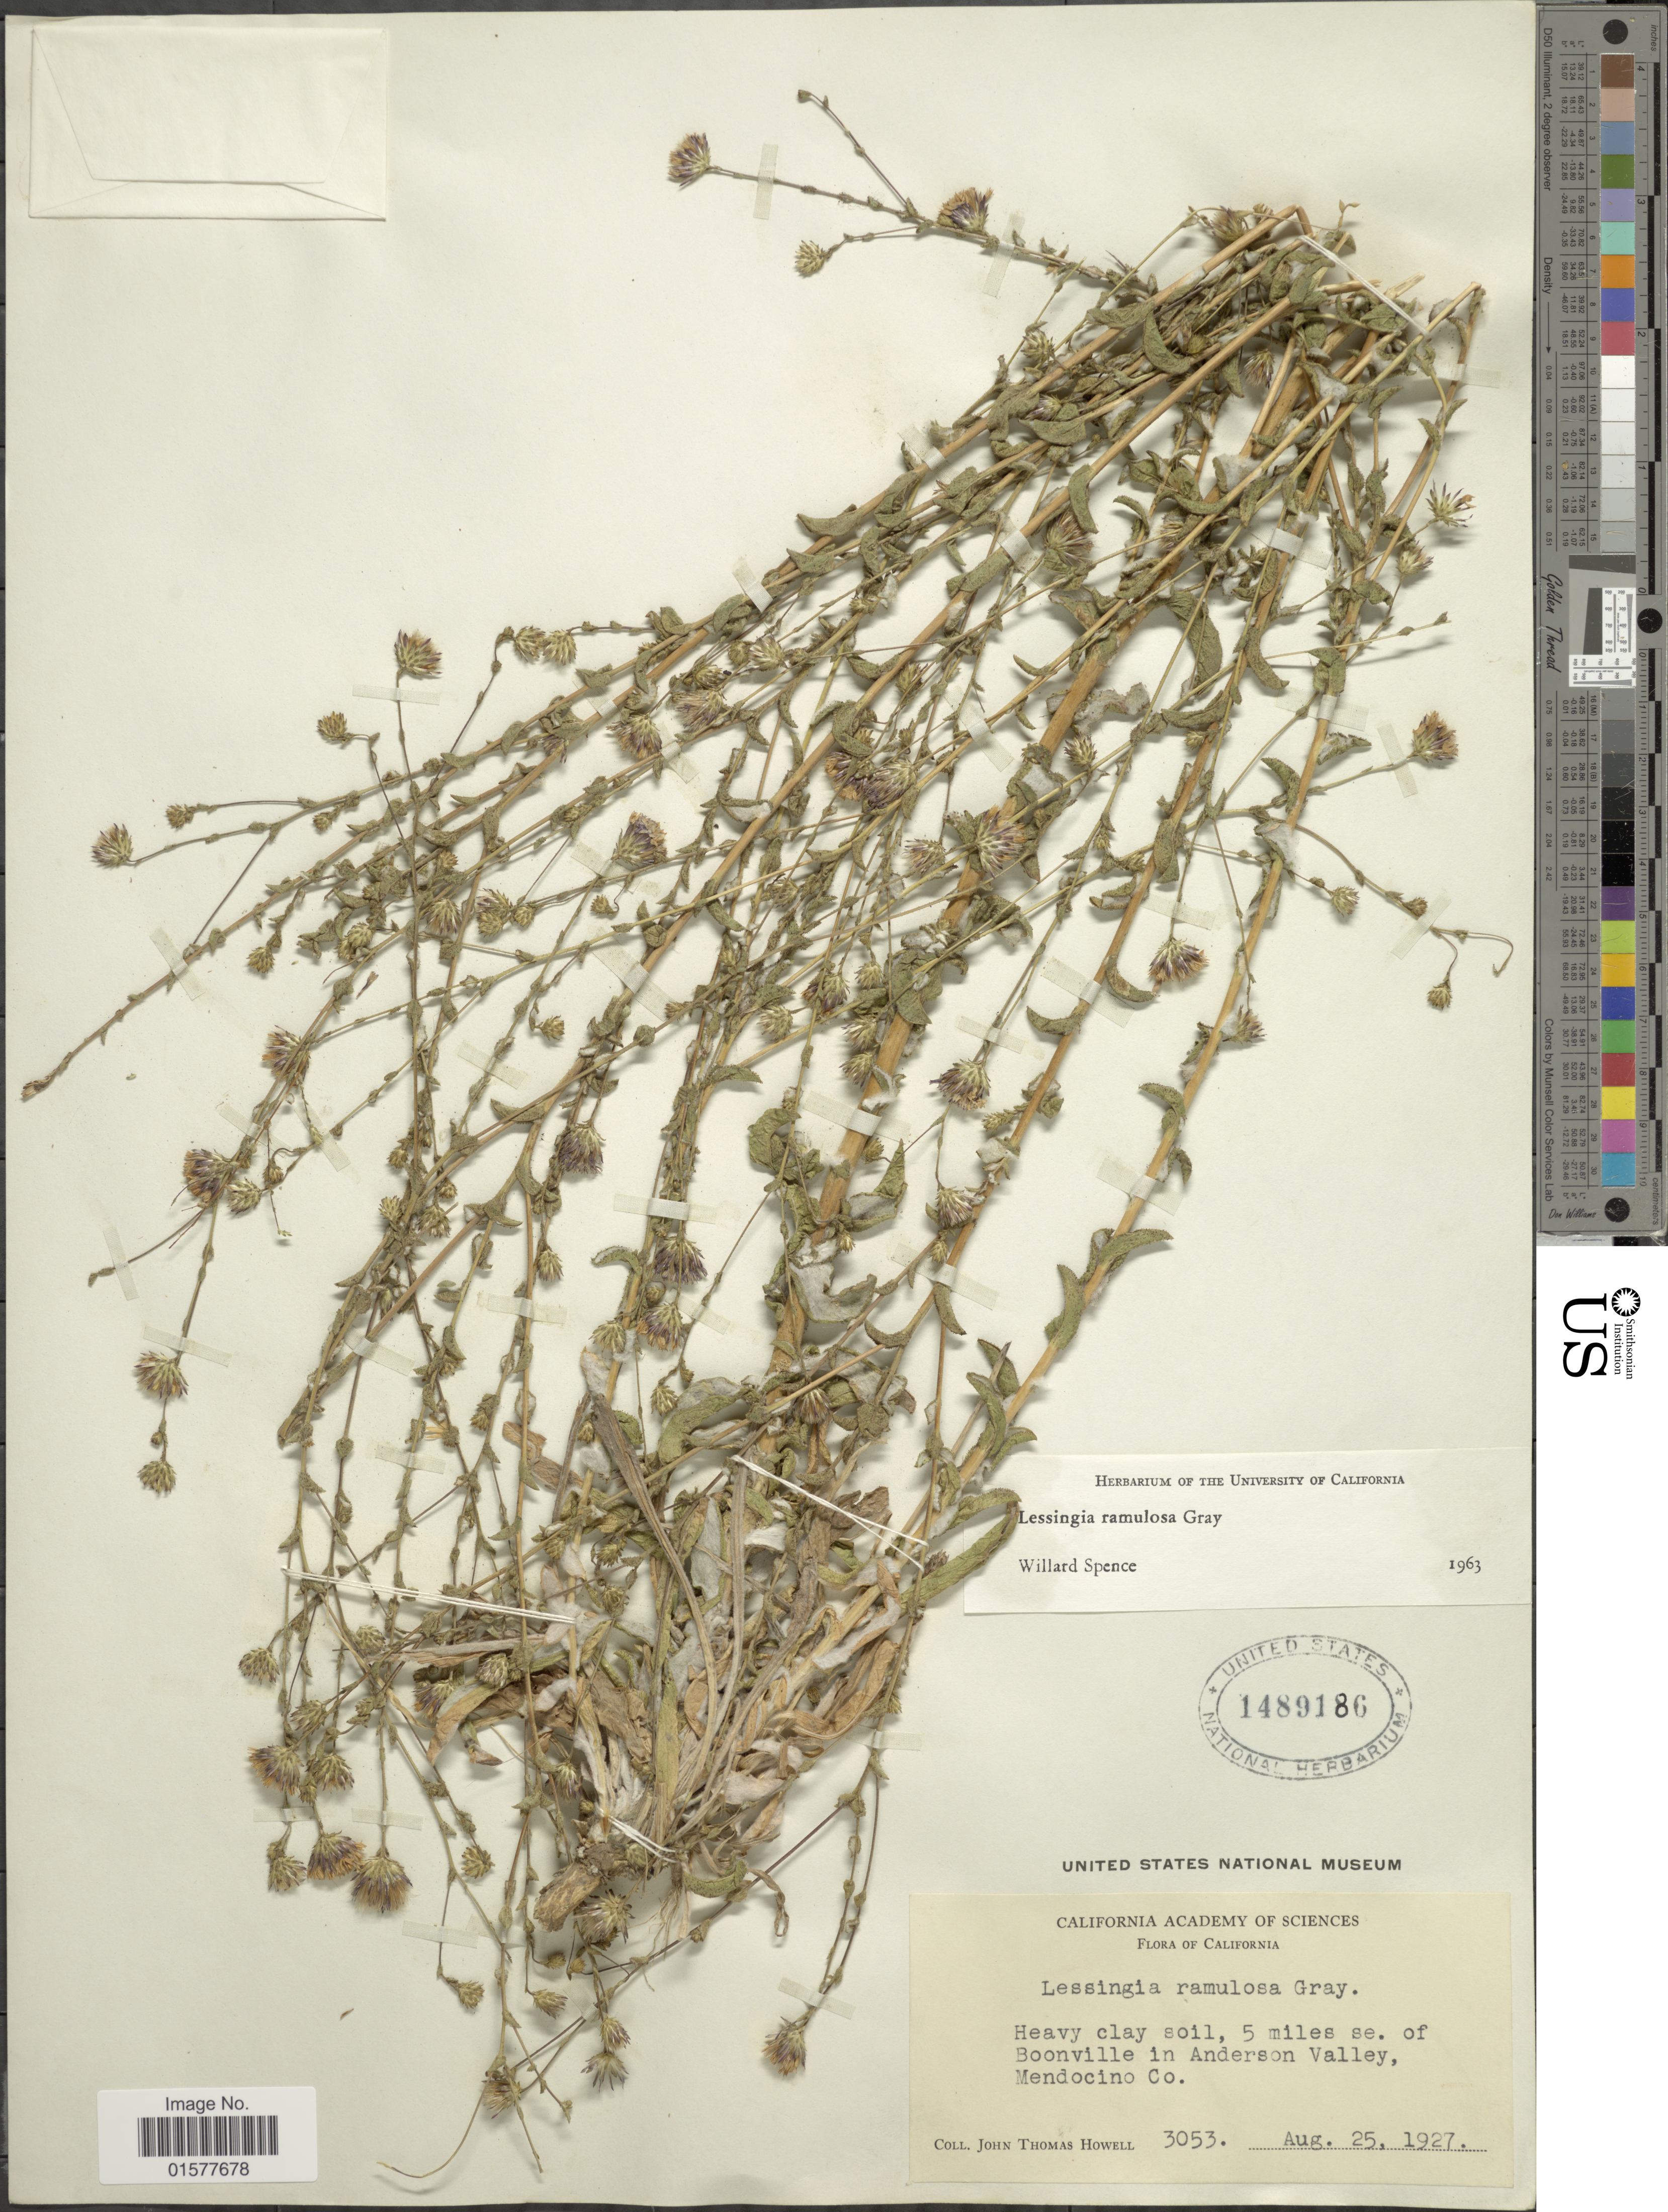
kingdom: Plantae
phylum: Tracheophyta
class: Magnoliopsida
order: Asterales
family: Asteraceae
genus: Lessingia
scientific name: Lessingia ramulosa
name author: A. Gray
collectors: J. T. Howell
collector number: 3053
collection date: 1927-08-25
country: United States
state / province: California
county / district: Mendocino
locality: Heavy clay soil, 5 miles se. of Boonville in Anderson Valley, Mendocino Co.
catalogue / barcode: US 1489186